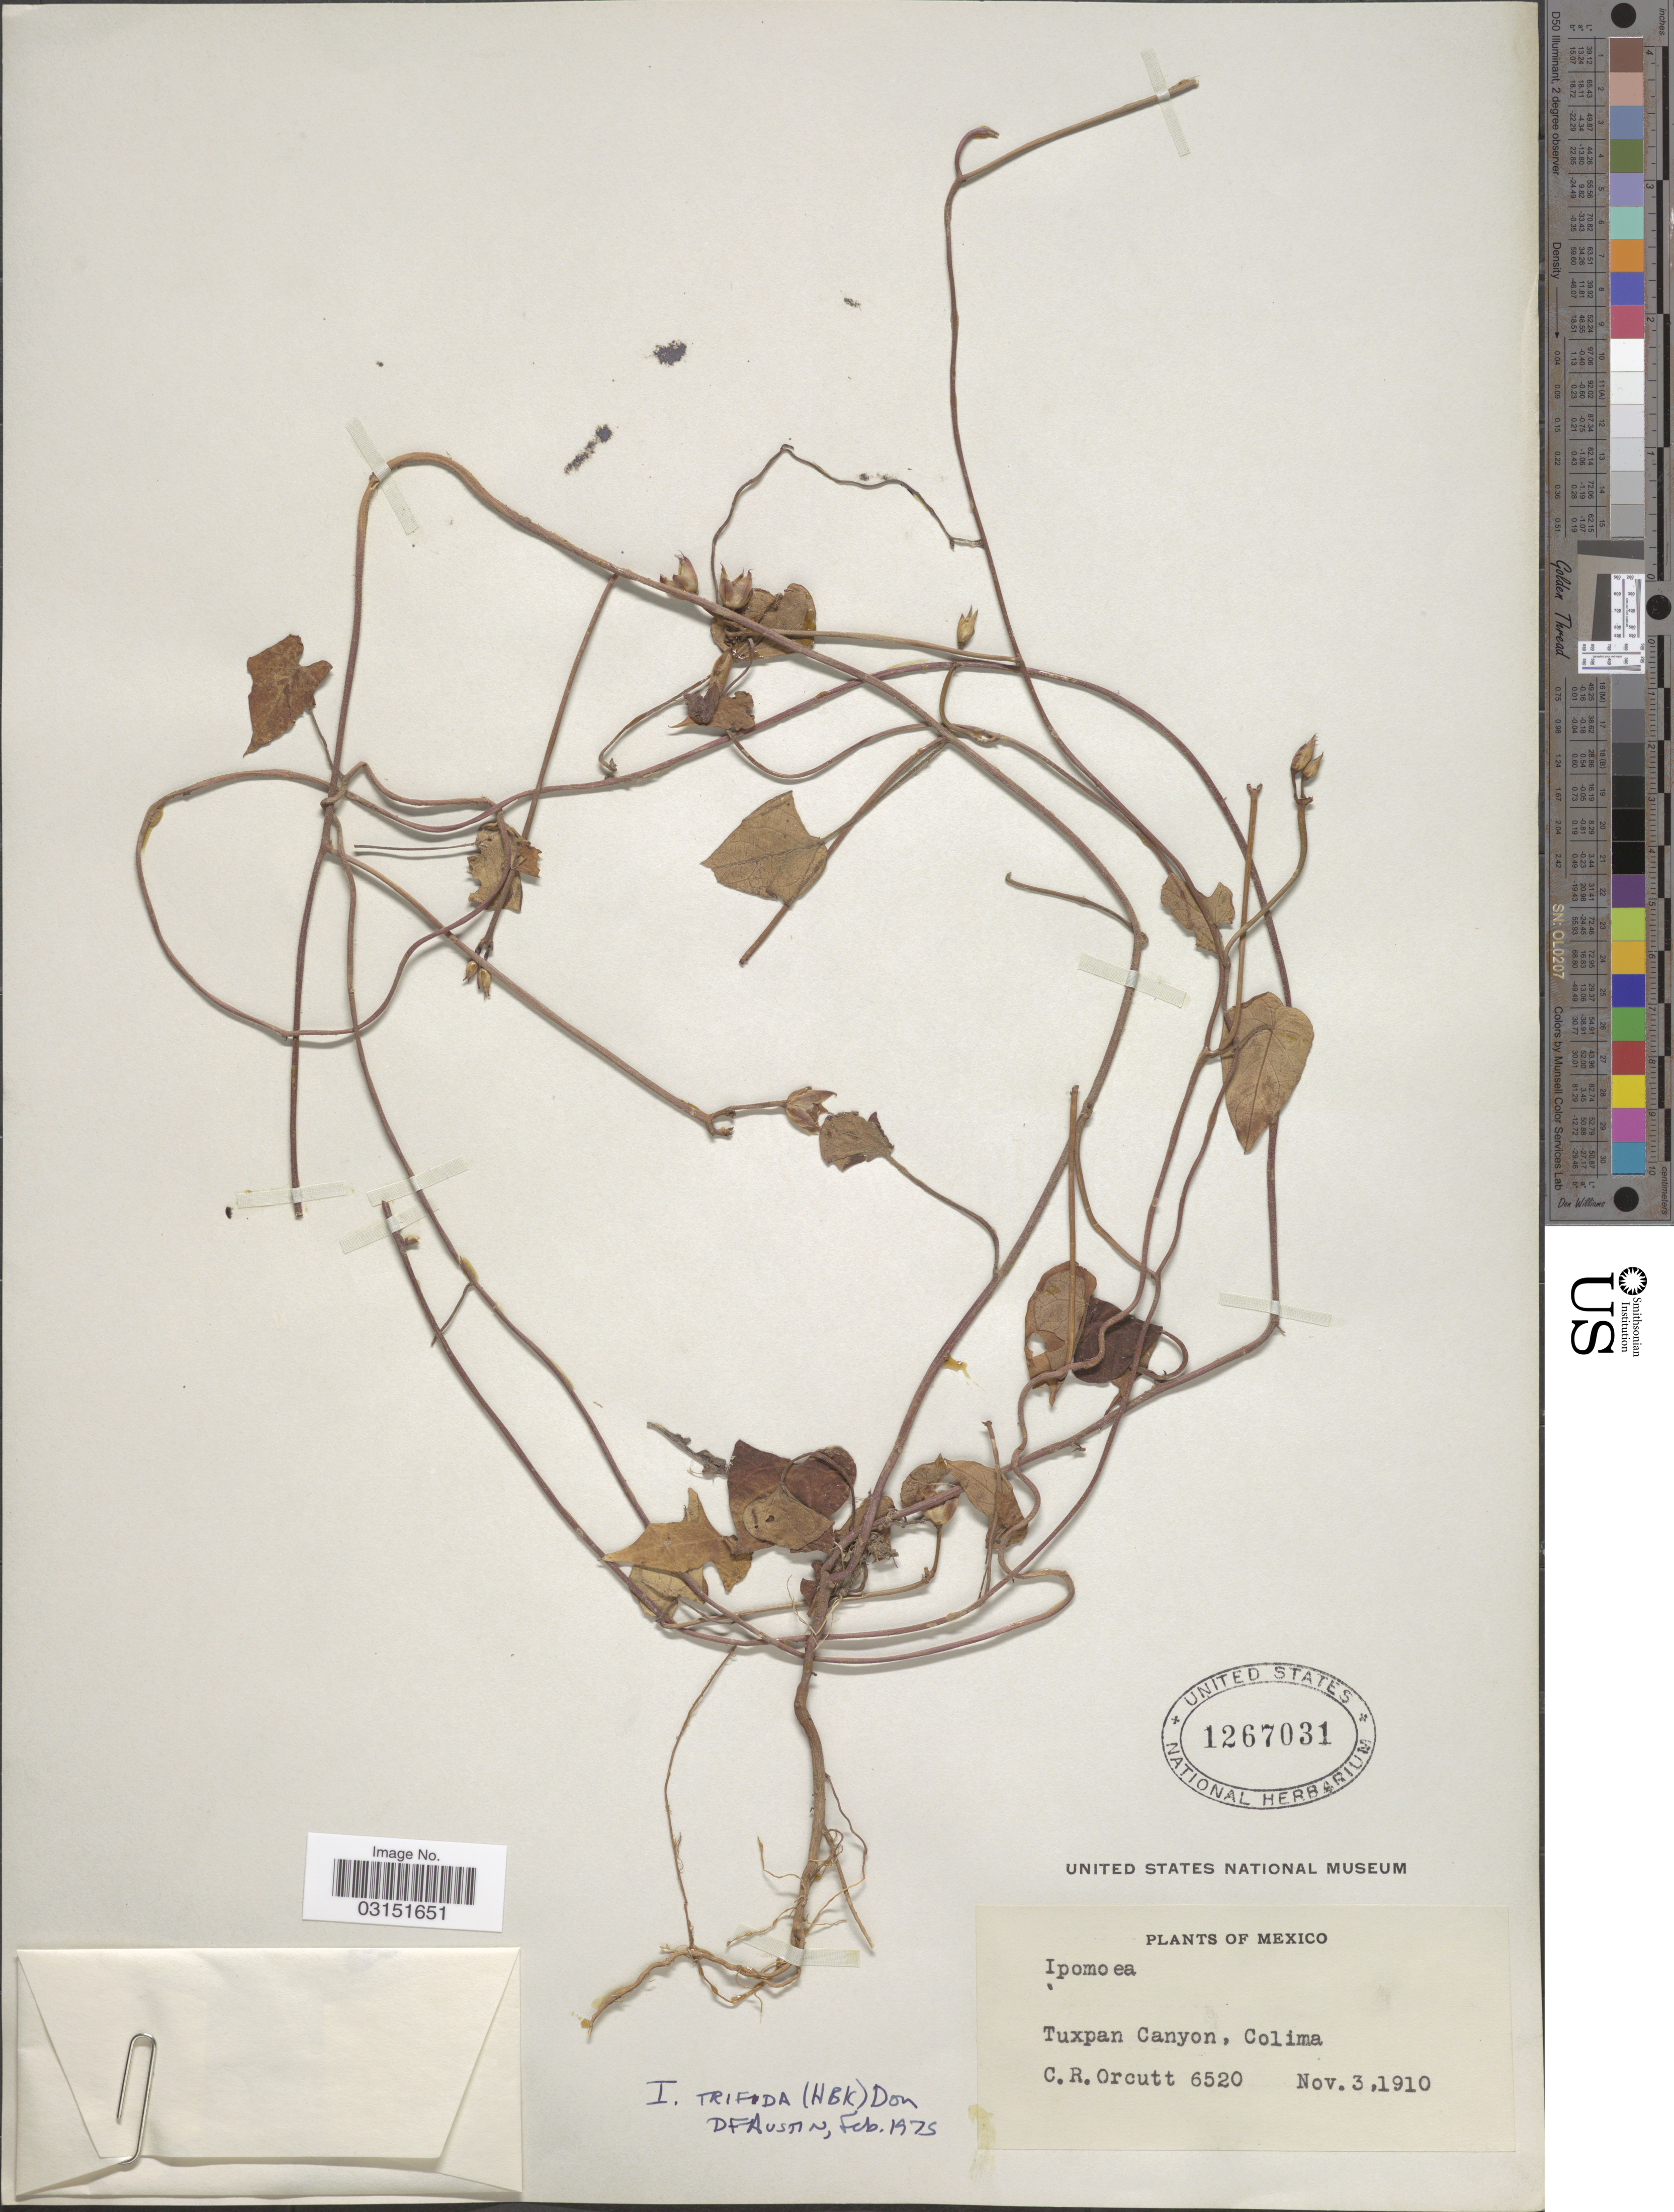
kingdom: Plantae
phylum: Tracheophyta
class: Magnoliopsida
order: Solanales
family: Convolvulaceae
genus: Ipomoea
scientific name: Ipomoea trifida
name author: (Kunth) G. Don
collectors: C. R. Orcutt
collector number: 6520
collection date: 1910-11-03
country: Mexico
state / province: Colima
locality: Tuxpan Canyon.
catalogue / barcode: US 1267031